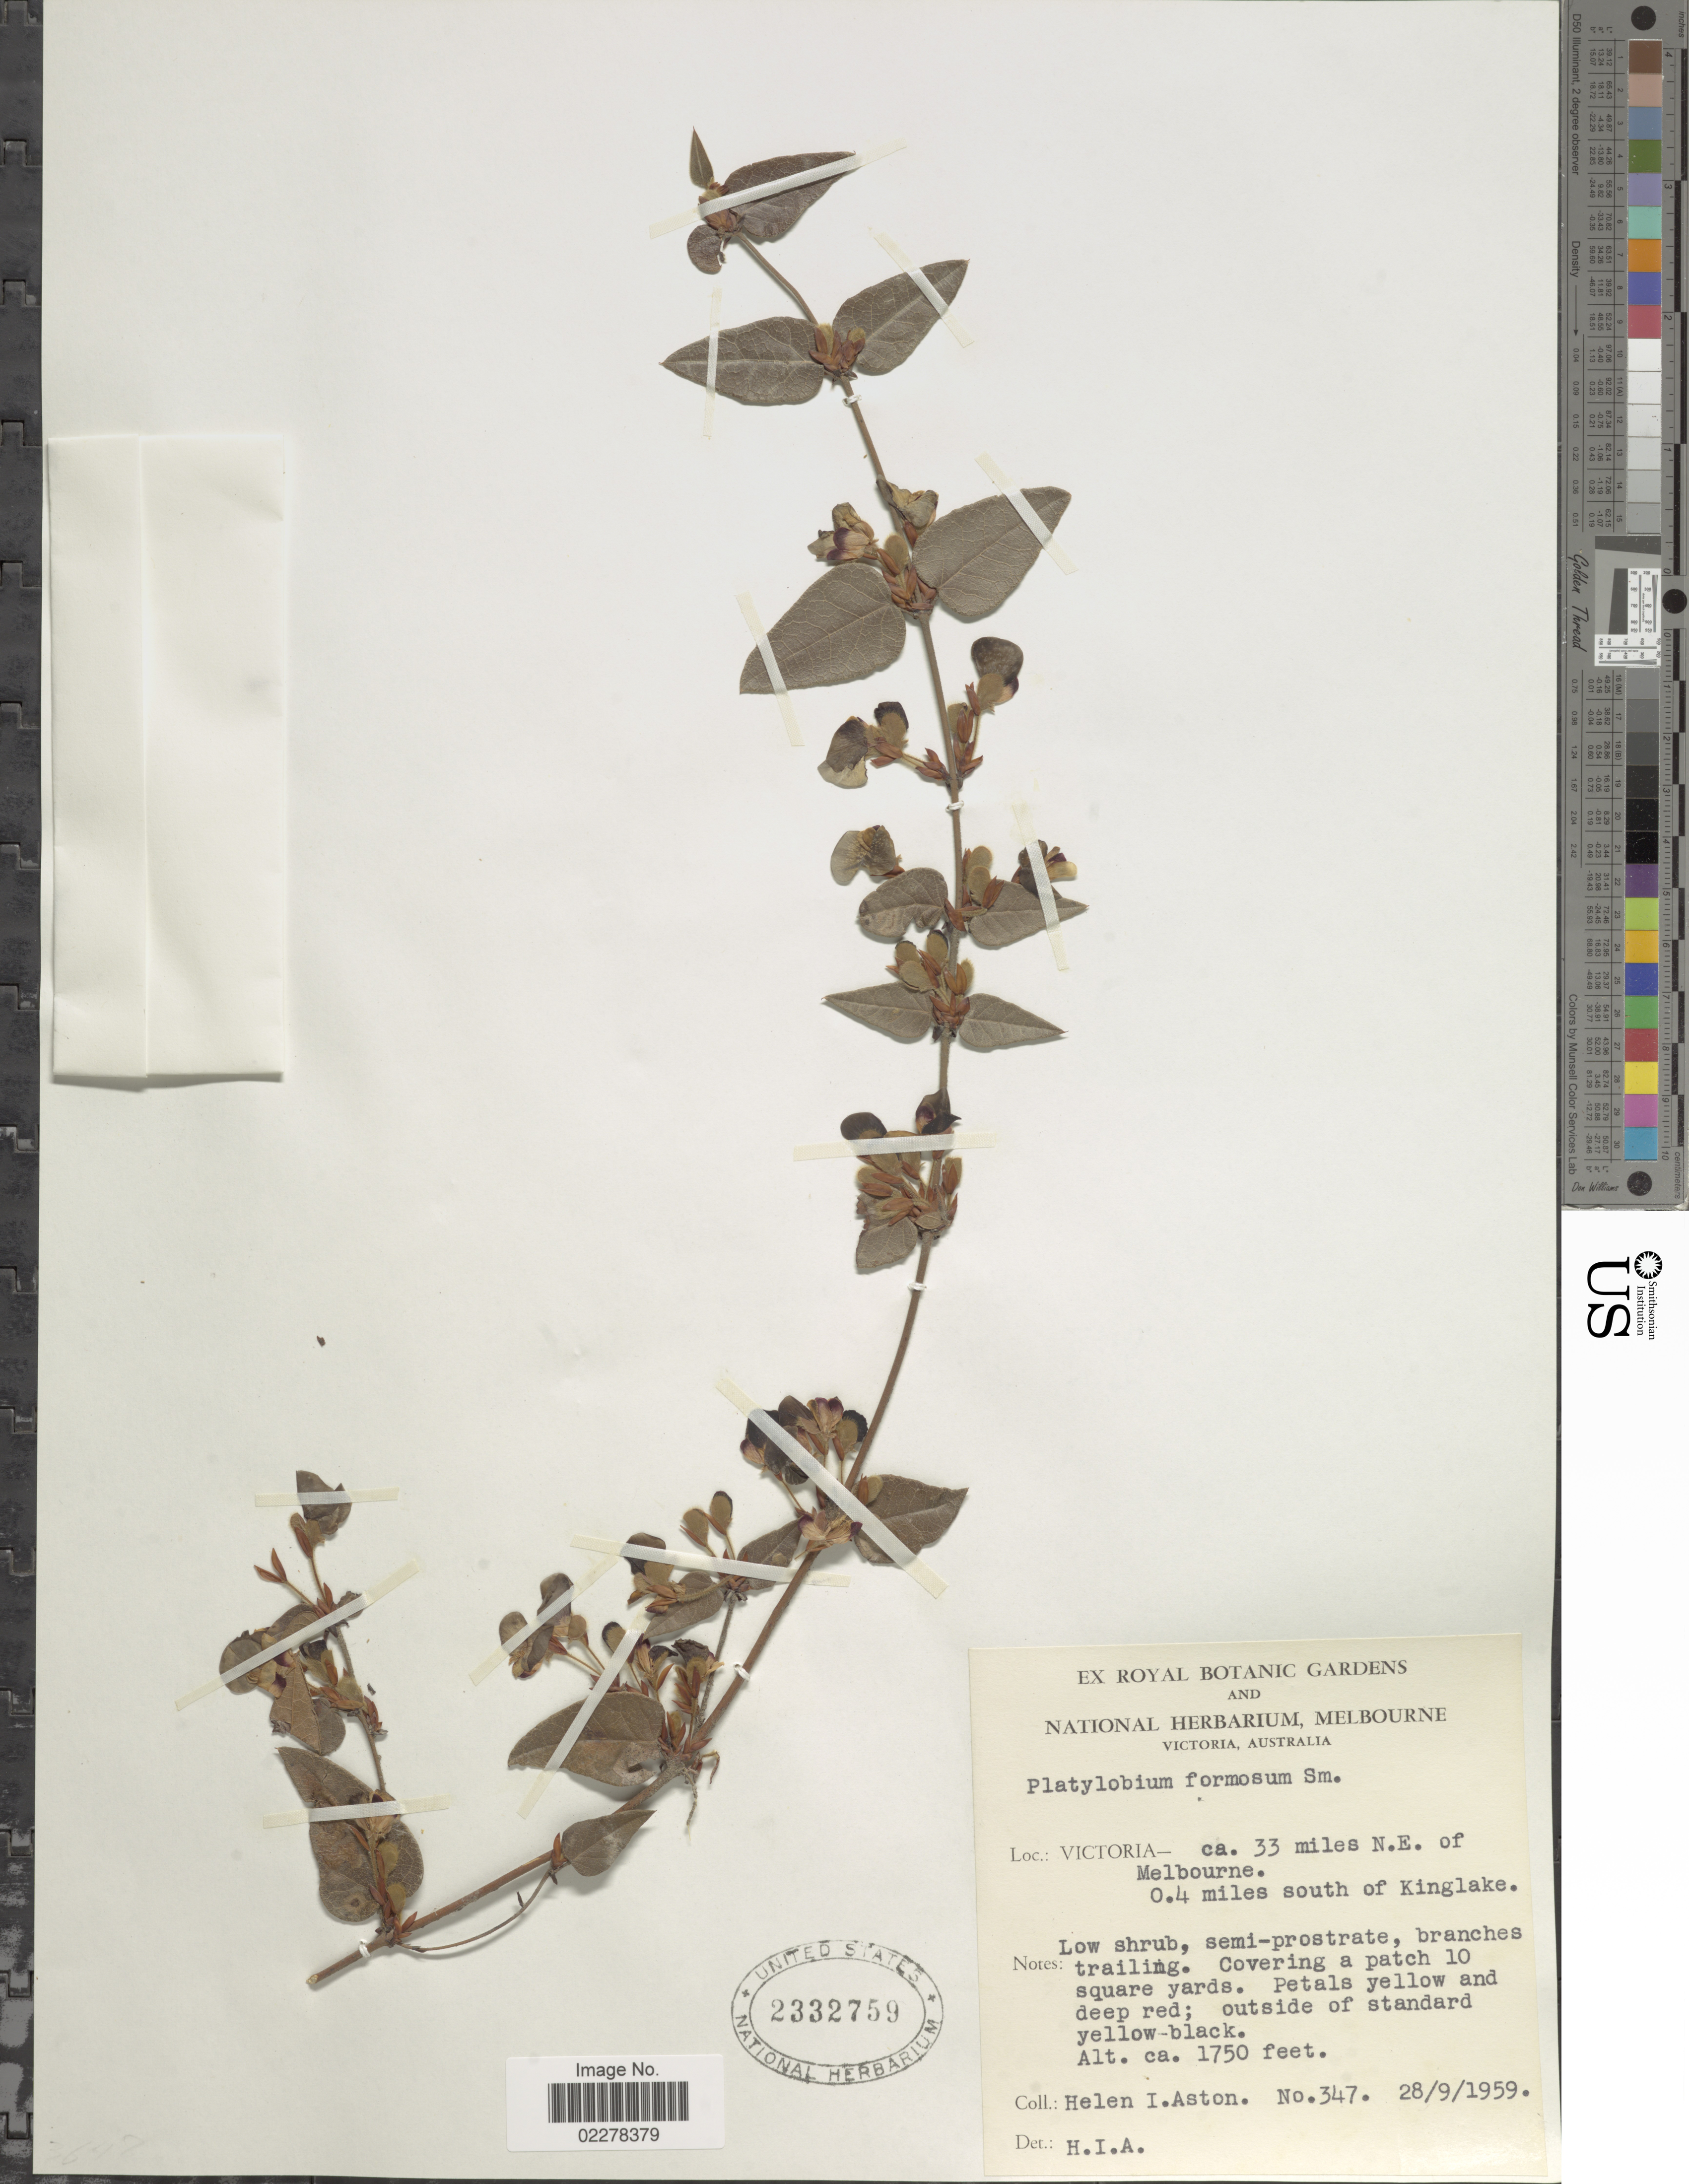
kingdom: Plantae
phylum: Tracheophyta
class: Magnoliopsida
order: Fabales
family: Fabaceae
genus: Platylobium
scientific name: Platylobium formosum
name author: Sm.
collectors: H. I. Aston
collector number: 347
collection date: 1959-09-28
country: Australia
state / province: Victoria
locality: Victoria - ca. 33 miles N.E. of Melbourne. 0.4 miles south of Kinglake.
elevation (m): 533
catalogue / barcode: US 2332759